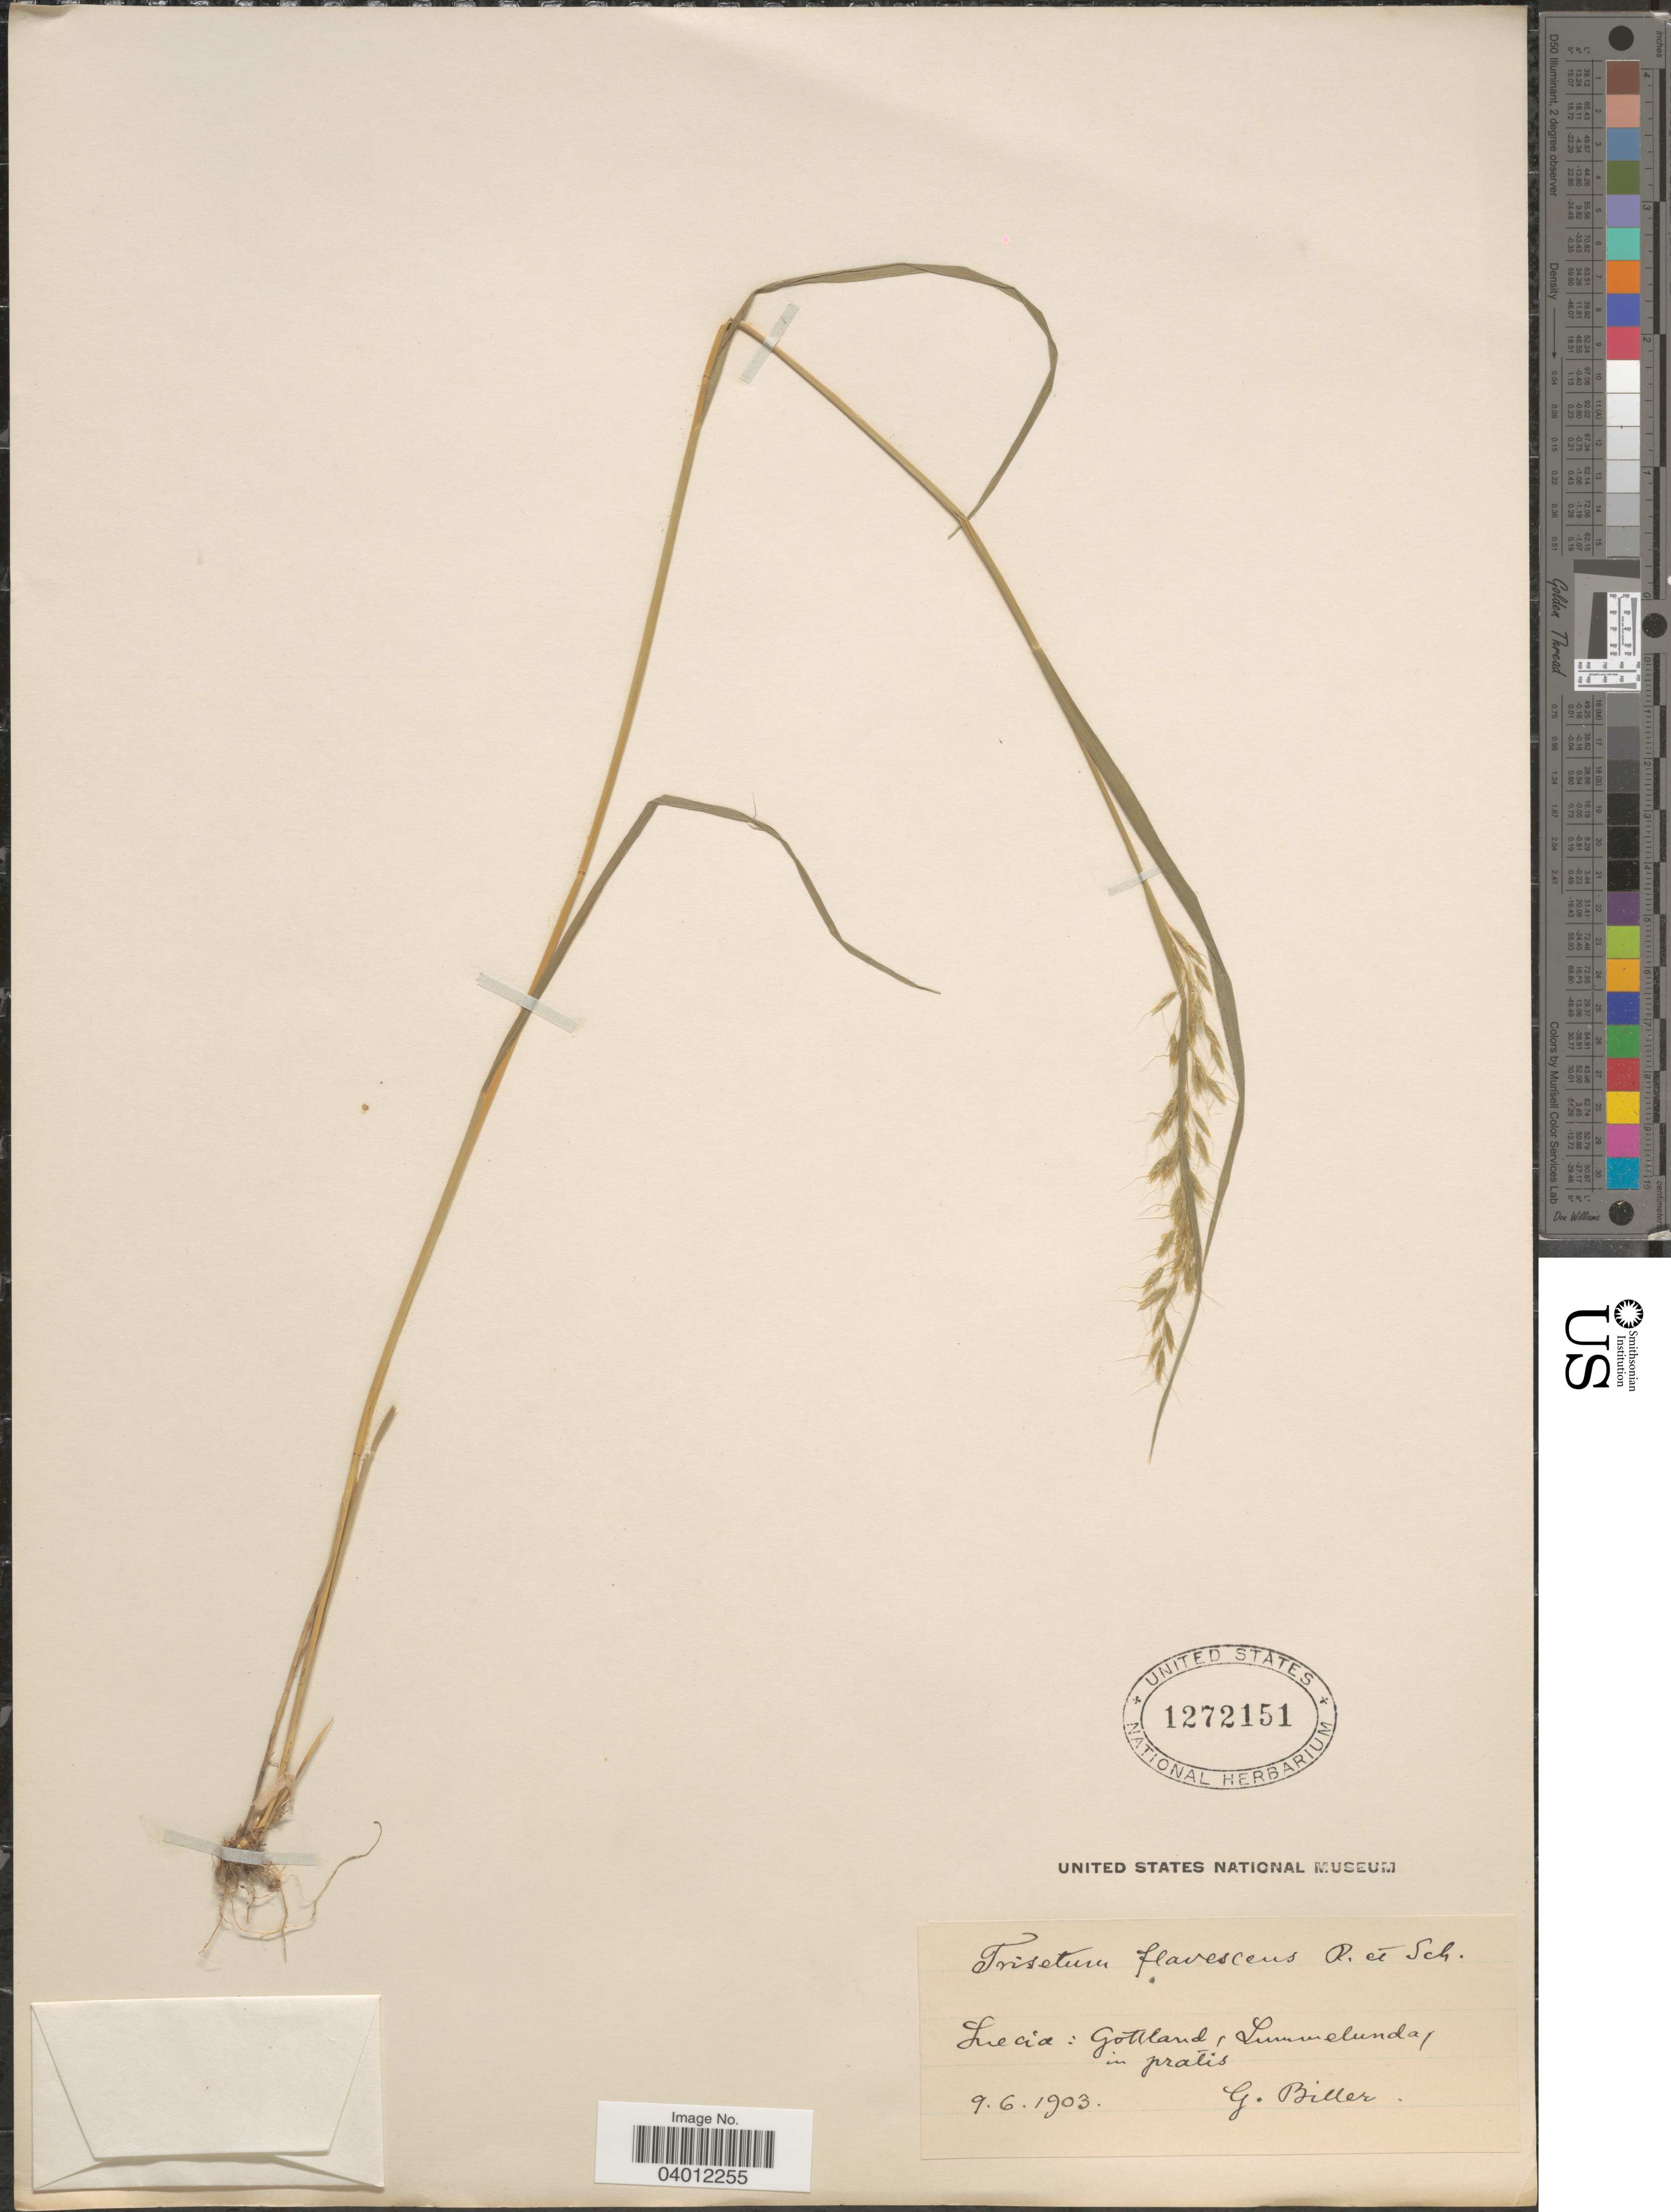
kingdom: Plantae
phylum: Tracheophyta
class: Liliopsida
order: Poales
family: Poaceae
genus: Trisetum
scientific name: Trisetum flavescens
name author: (L.) P. Beauv.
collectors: G. Biller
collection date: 1903-06-09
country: Sweden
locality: Suecia: Gottland, Lummelunda, in pratis.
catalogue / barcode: US 1272151